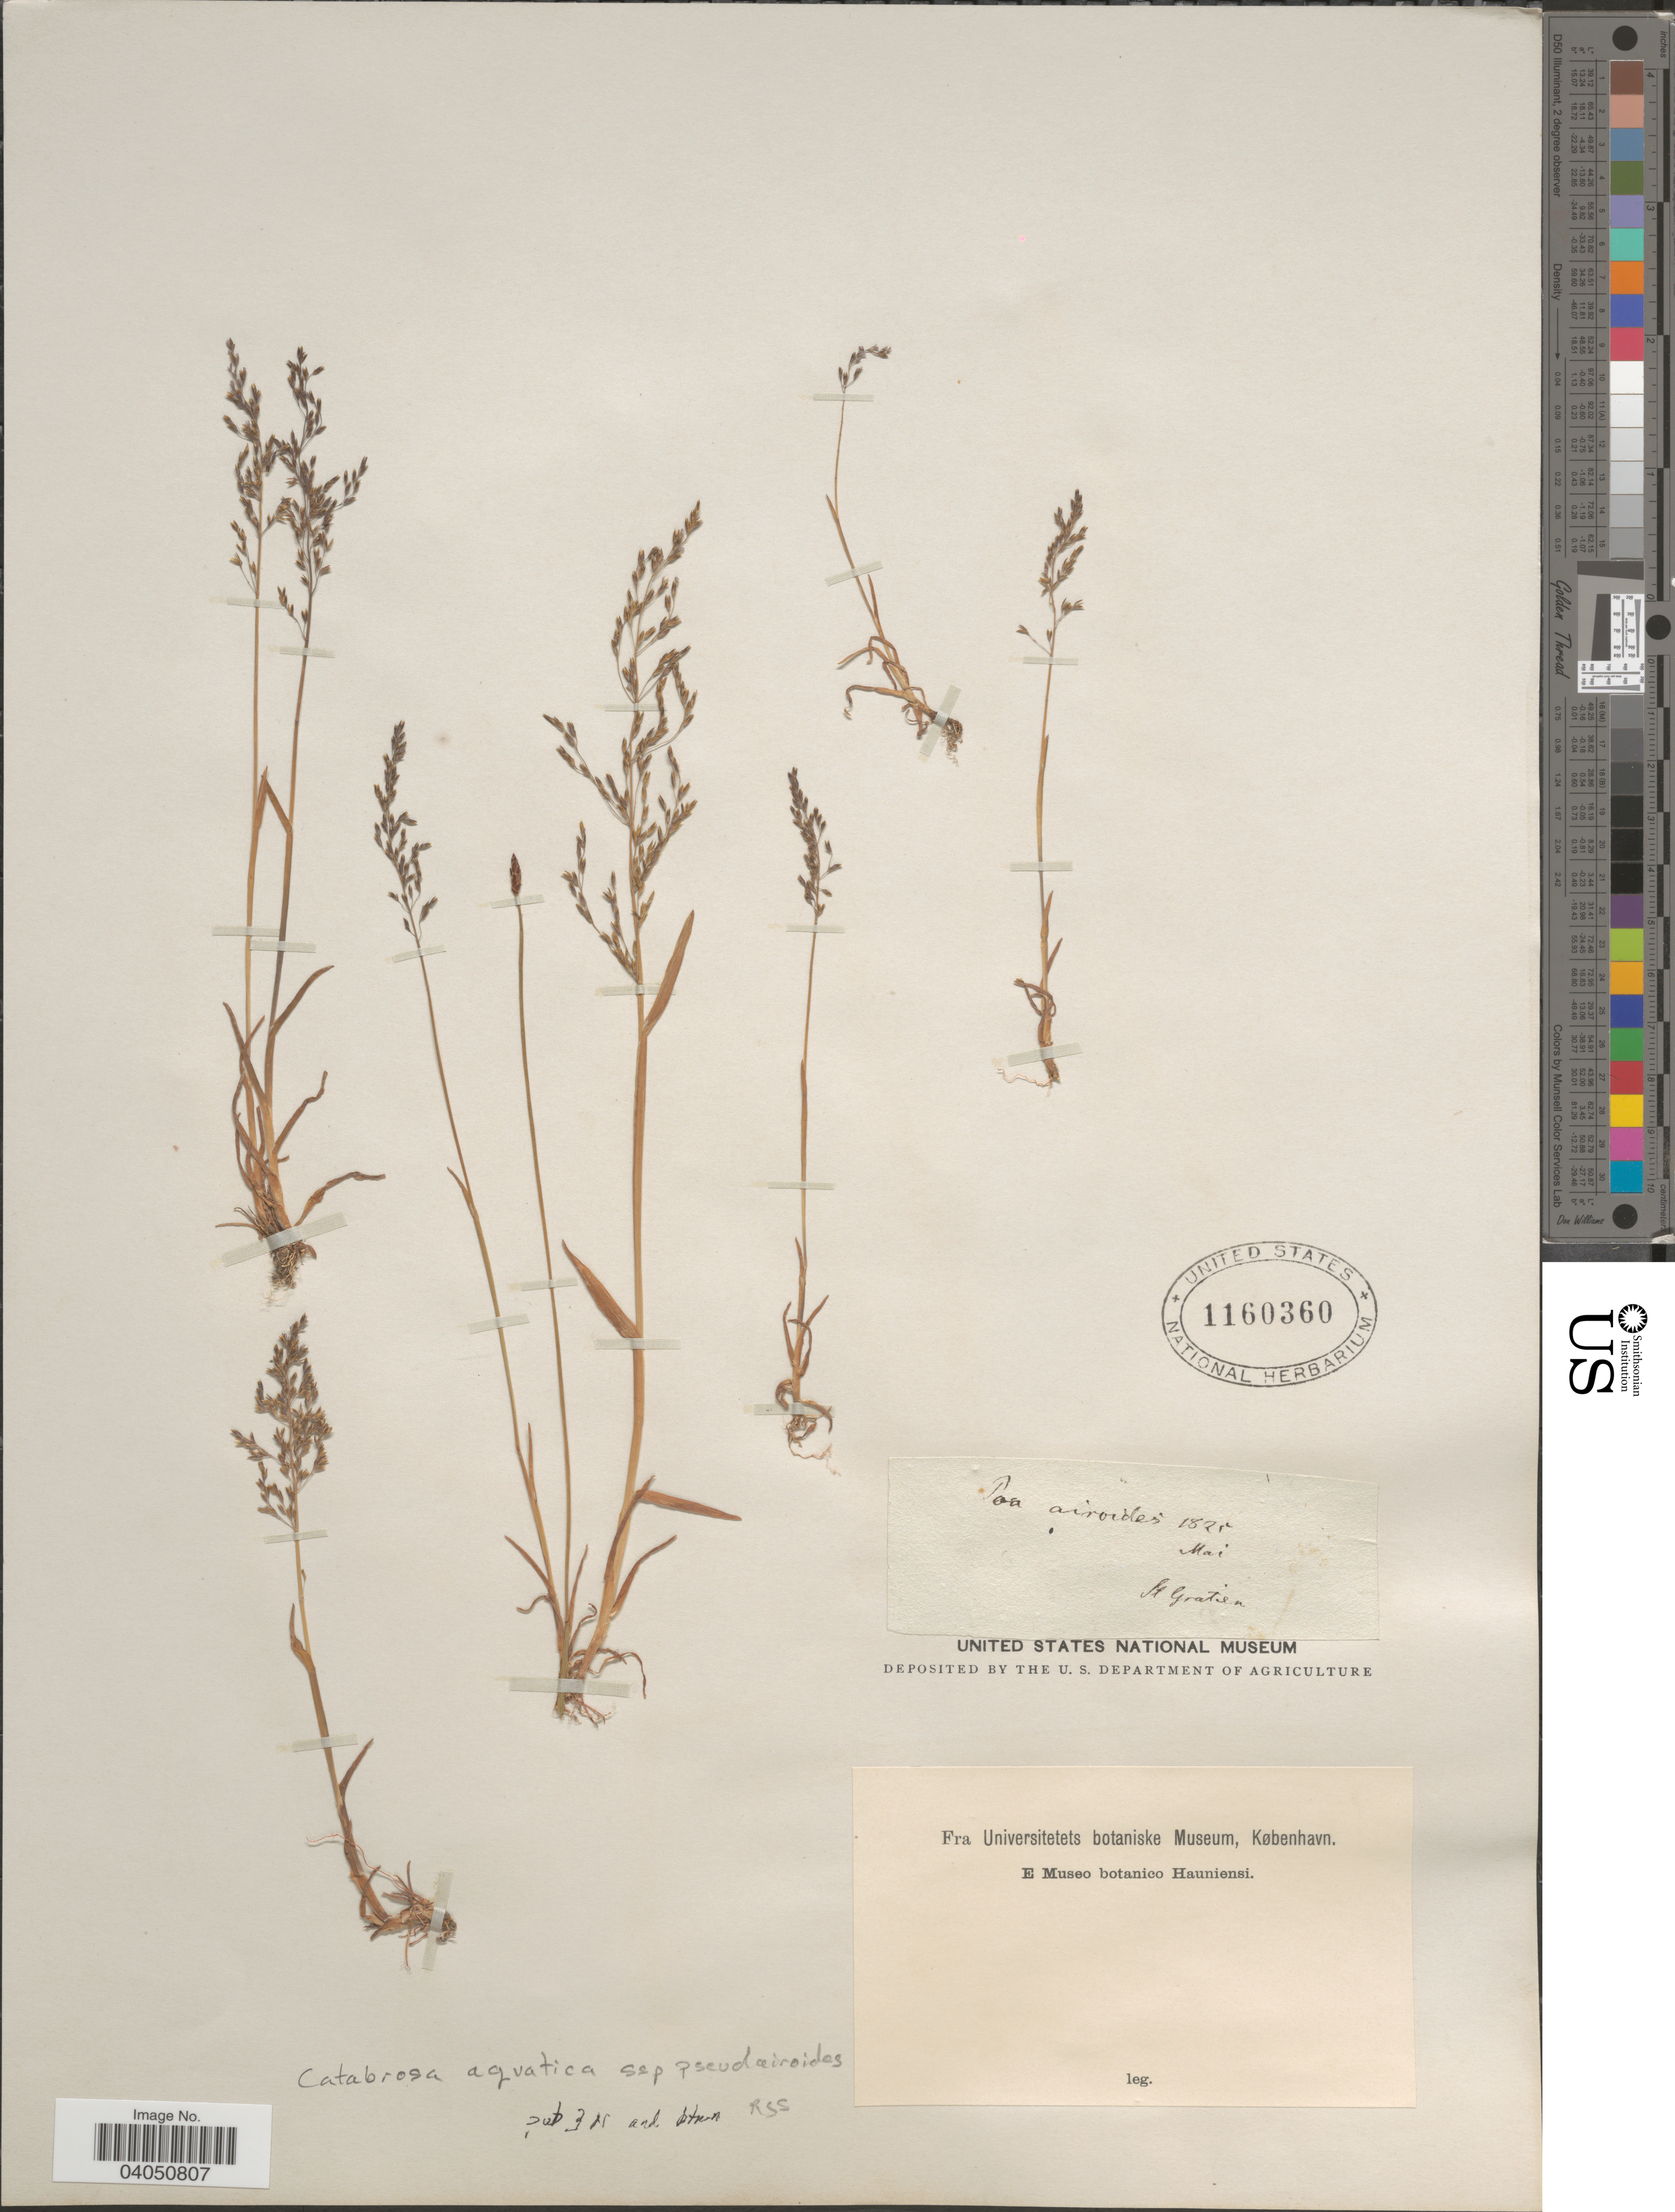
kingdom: Plantae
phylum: Tracheophyta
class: Liliopsida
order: Poales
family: Poaceae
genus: Catabrosa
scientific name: Catabrosa aquatica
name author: (L.) P. Beauv.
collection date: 1825-05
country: France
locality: St Gratien.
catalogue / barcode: US 1160360